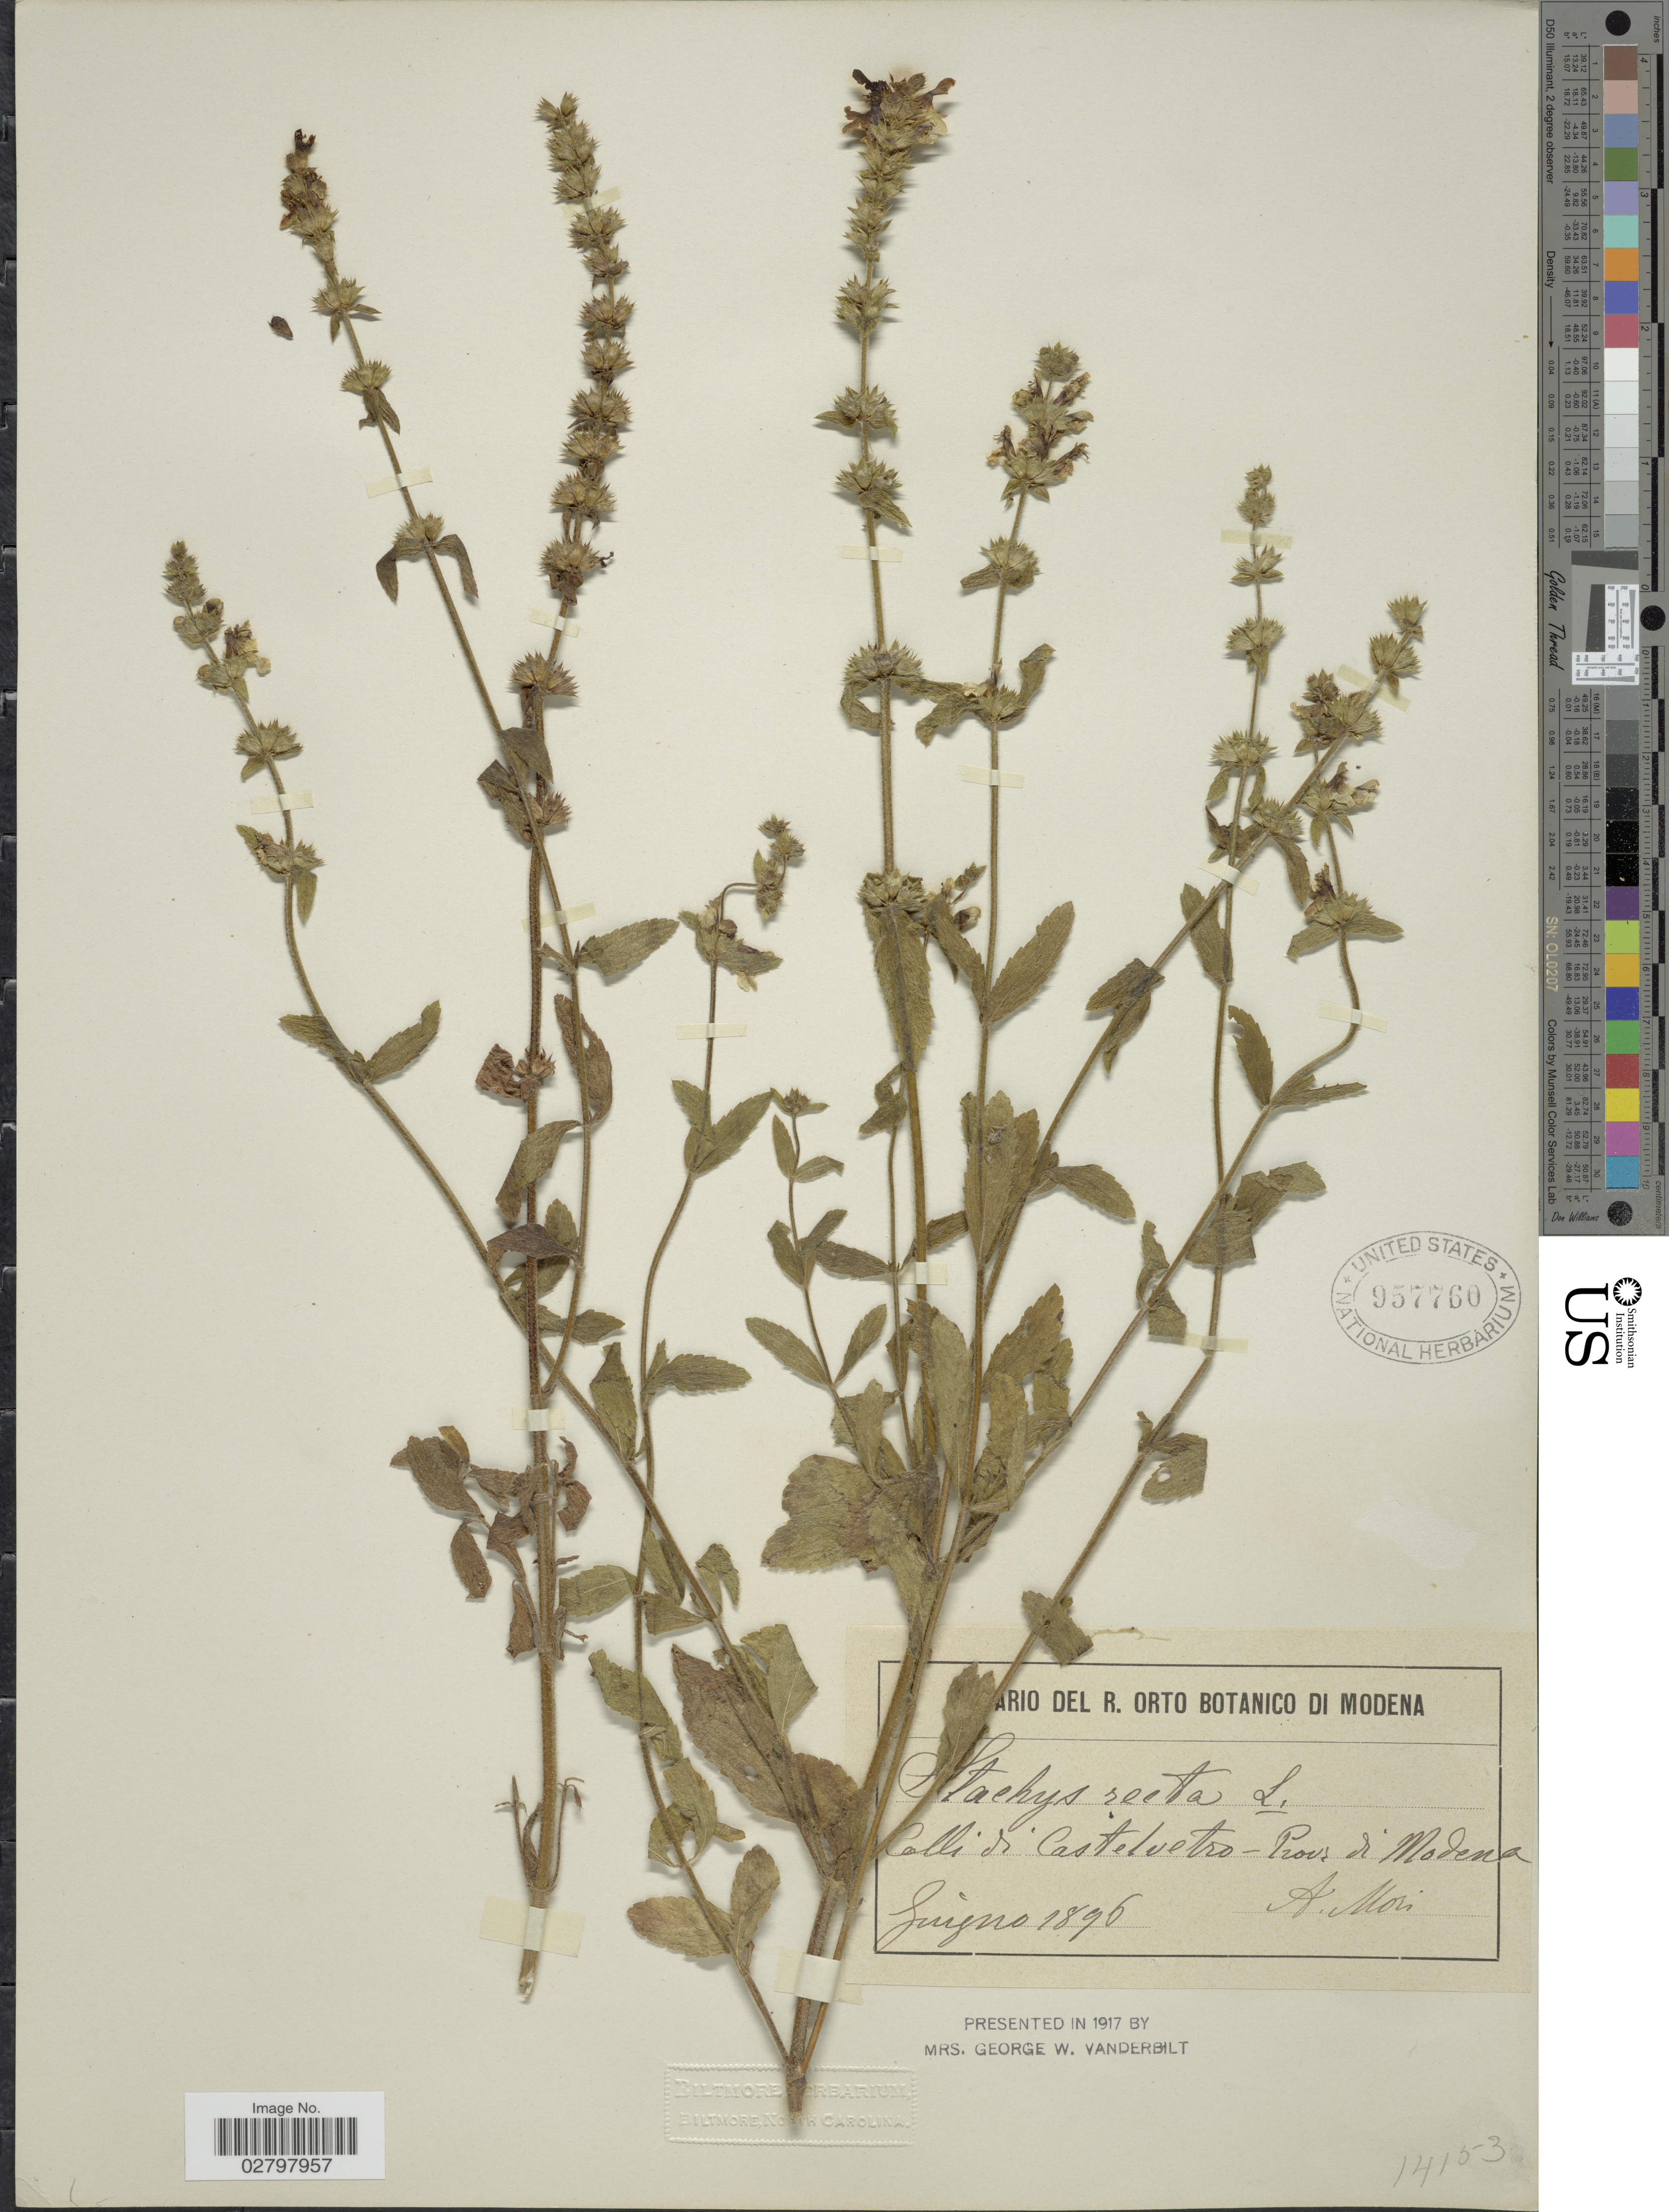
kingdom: Plantae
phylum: Tracheophyta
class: Magnoliopsida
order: Lamiales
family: Lamiaceae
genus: Stachys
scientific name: Stachys recta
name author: L.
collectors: A. Mori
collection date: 1896-06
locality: Calli di Castelvetro - Prov. du Modeno [interpreted]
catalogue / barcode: US 957760